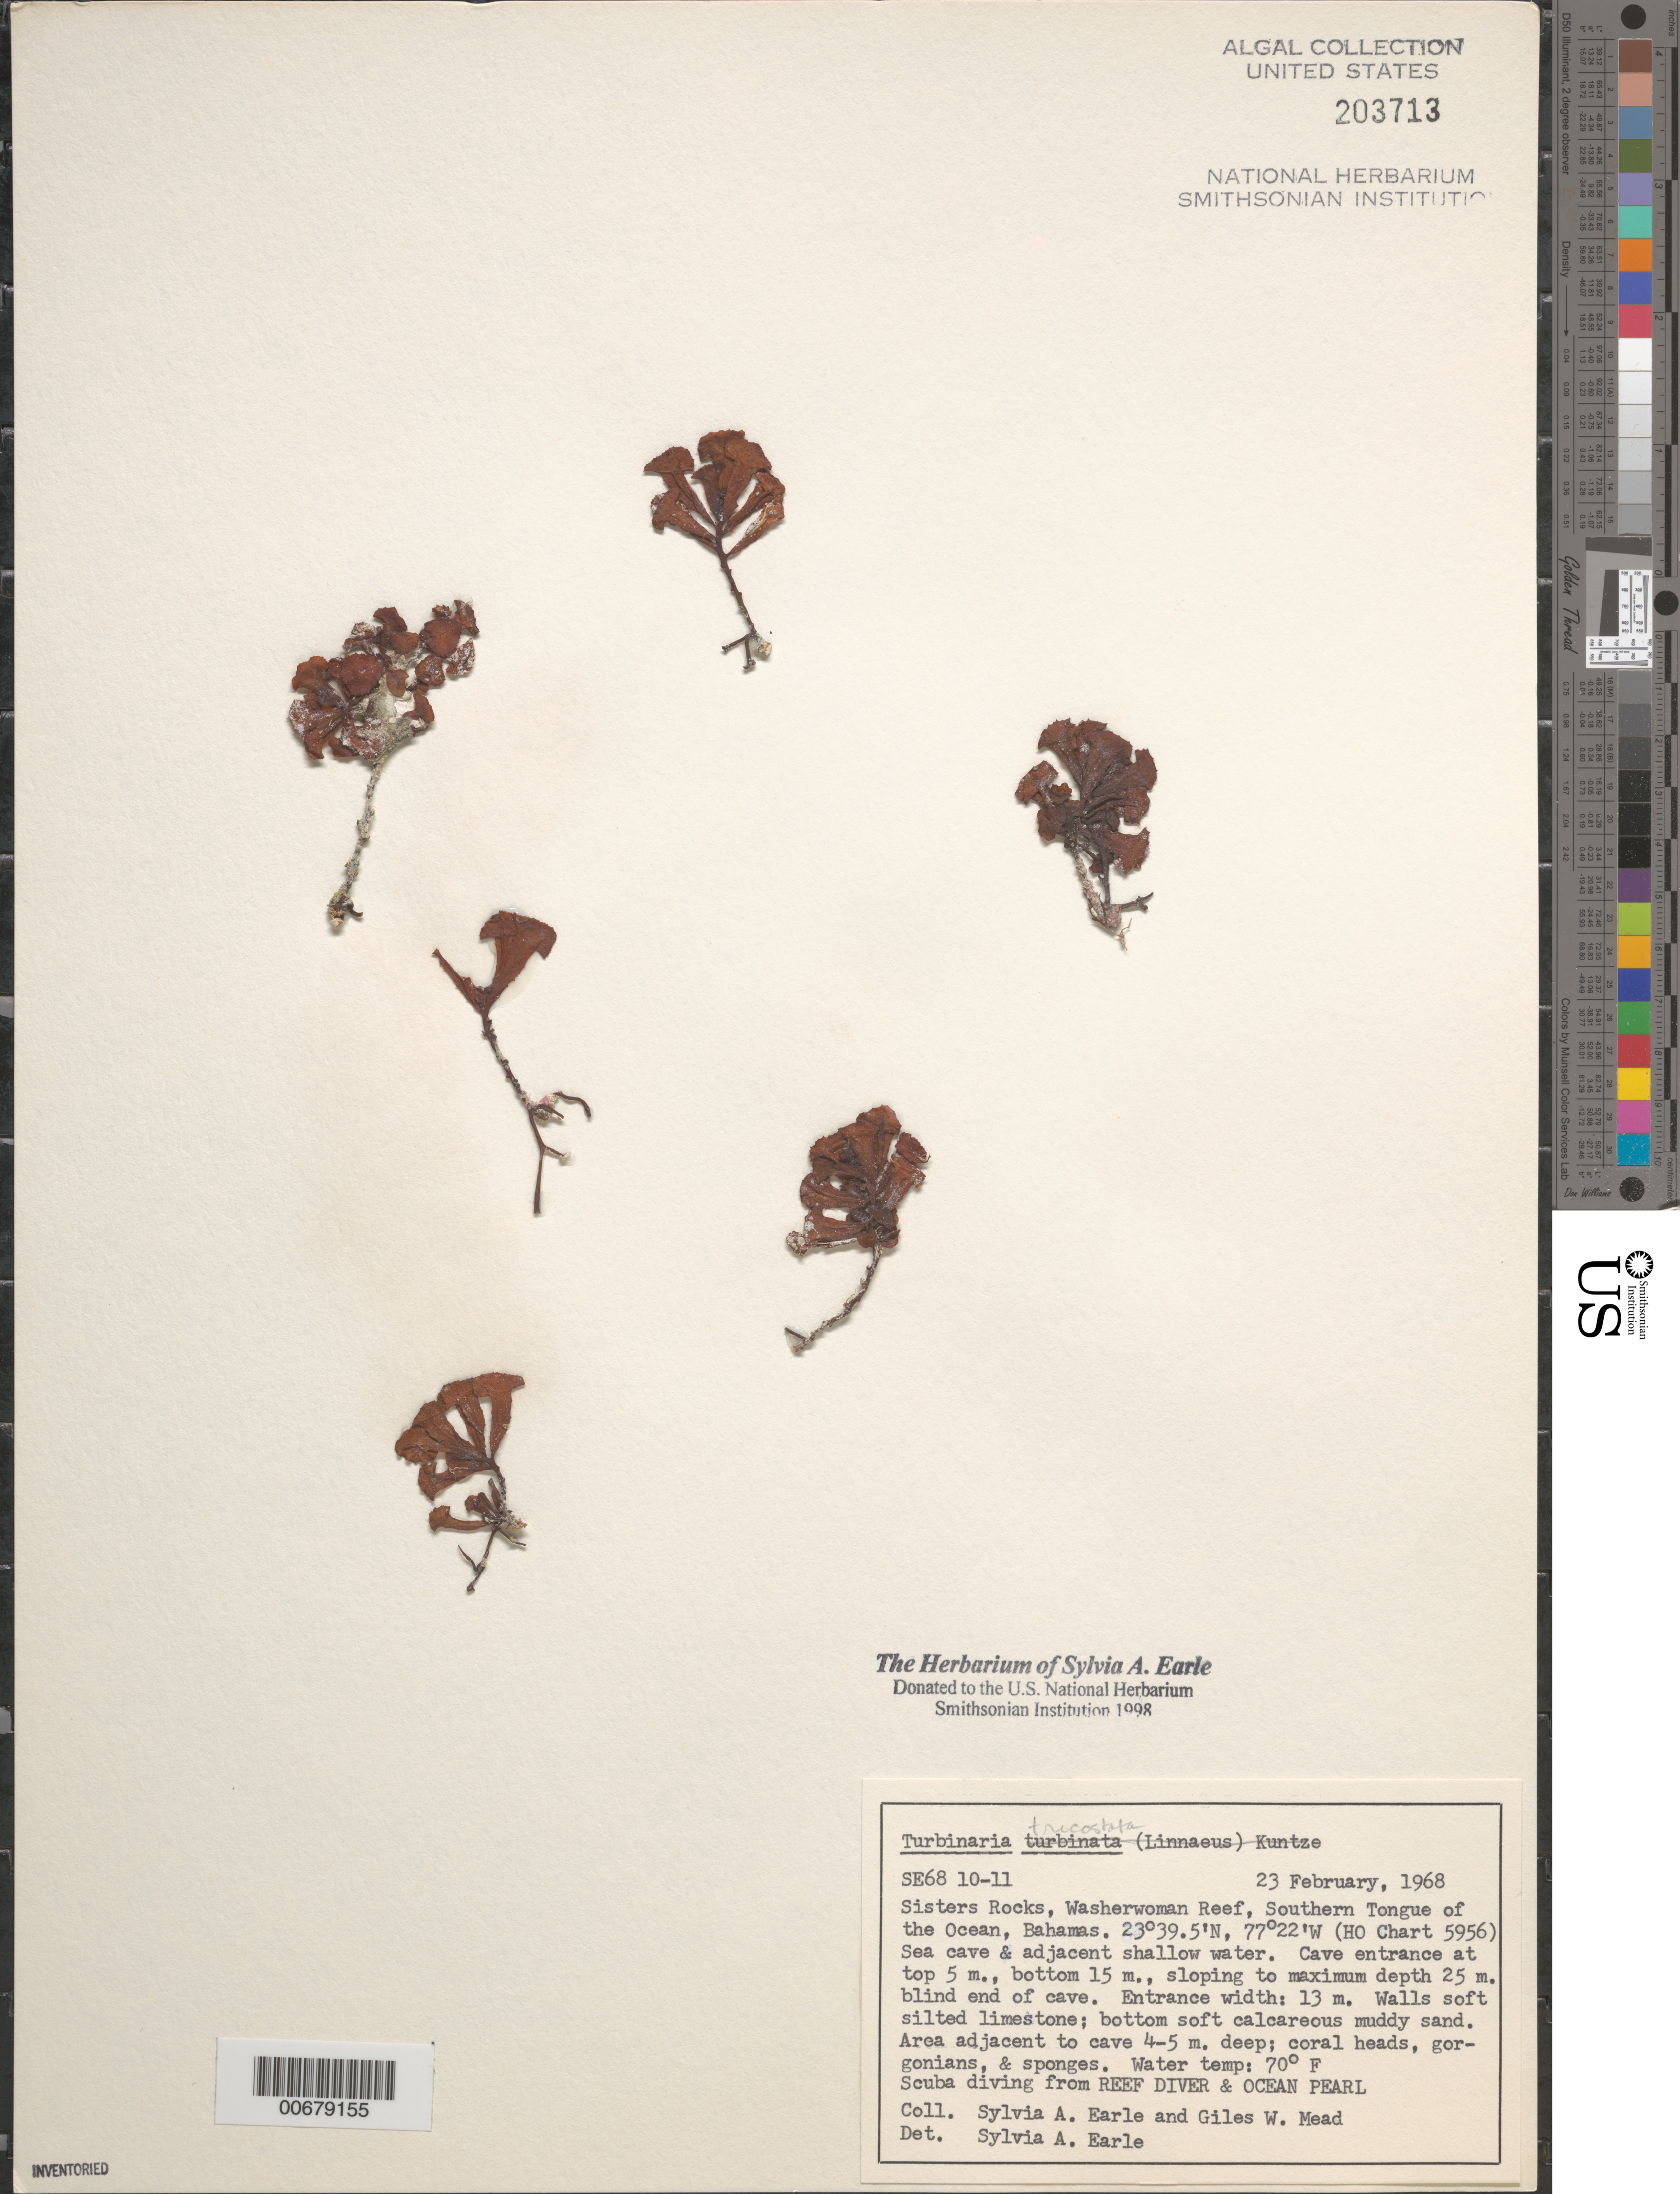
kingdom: Chromista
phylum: Ochrophyta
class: Phaeophyceae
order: Fucales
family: Sargassaceae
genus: Turbinaria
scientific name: Turbinaria tricostata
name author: E.S. Barton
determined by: Earle, S. A.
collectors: S. A. Earle & G. W. Mead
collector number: SE 6810-11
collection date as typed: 23 Feb 1968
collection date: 1968-02-23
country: Bahamas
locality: Sisters Rocks, Washerwoman Reef, Southern Tongue of the Ocean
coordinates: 23 39.5' N, 77 22' W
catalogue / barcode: US 203713